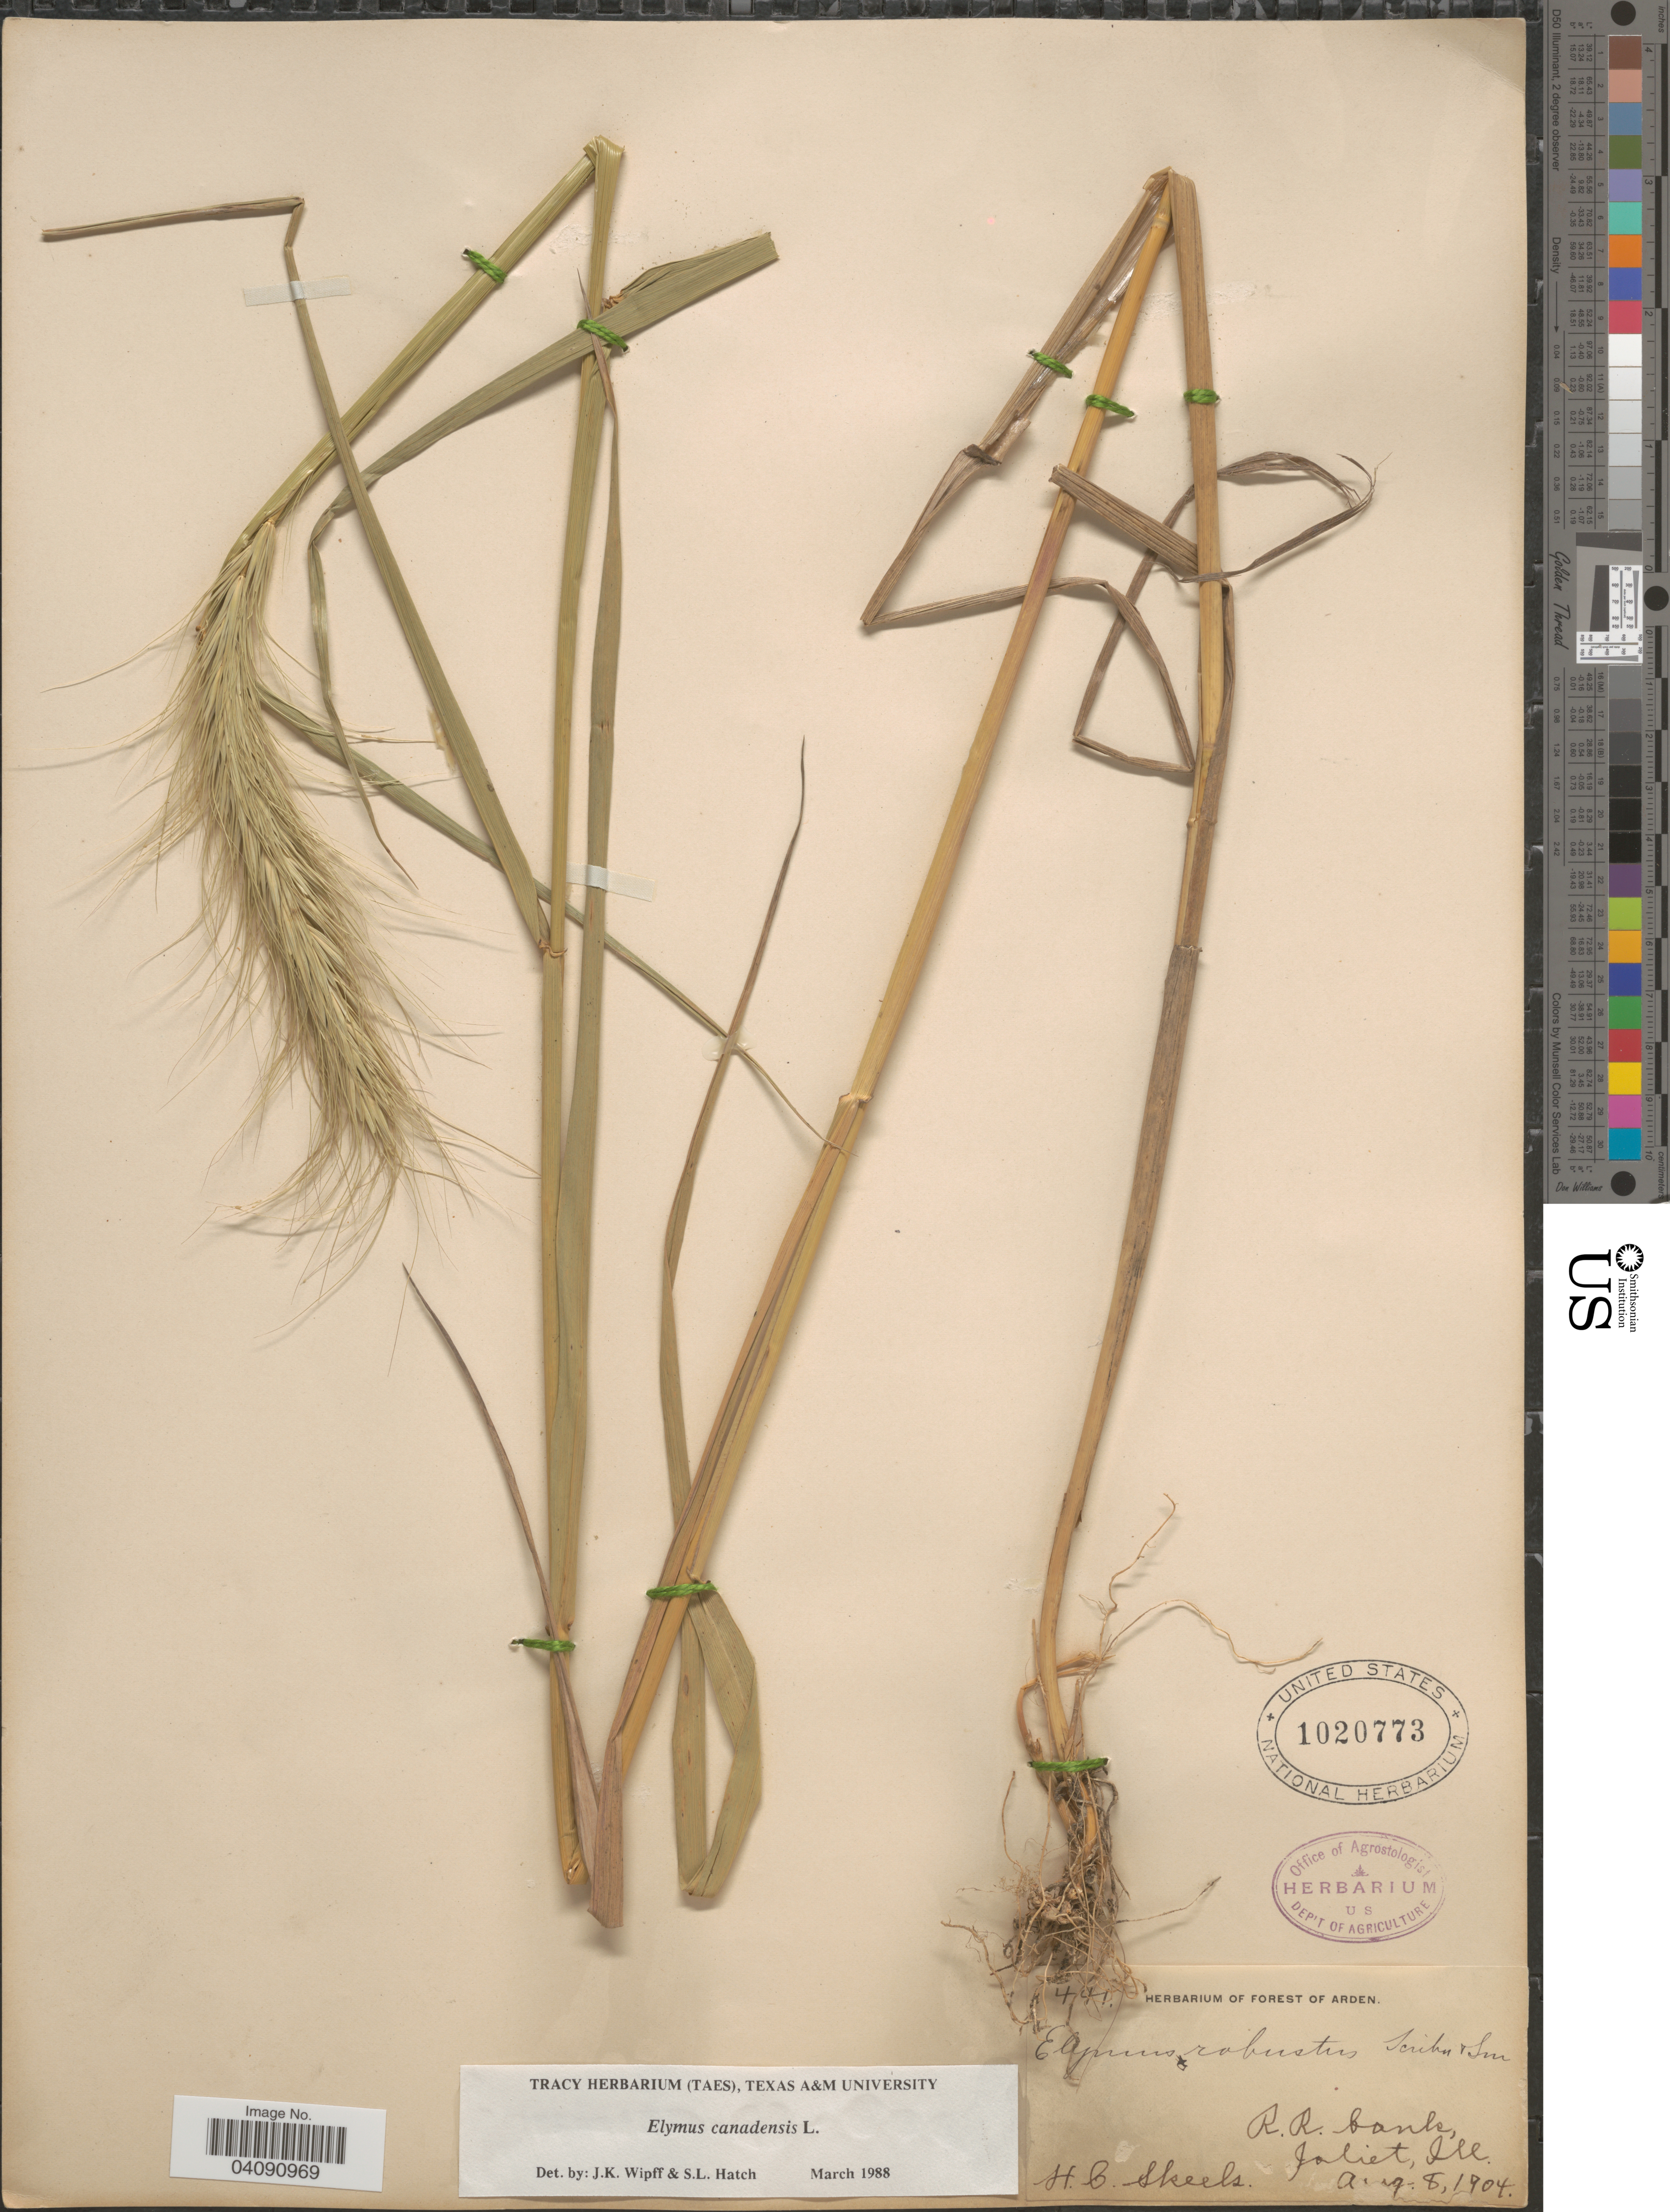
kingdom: Plantae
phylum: Tracheophyta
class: Liliopsida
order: Poales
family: Poaceae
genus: Elymus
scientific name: Elymus canadensis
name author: L.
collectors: H. Skeels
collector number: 441*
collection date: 1904-08-08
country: United States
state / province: Illinois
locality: R. R. banks, Joliet.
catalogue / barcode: US 1020773